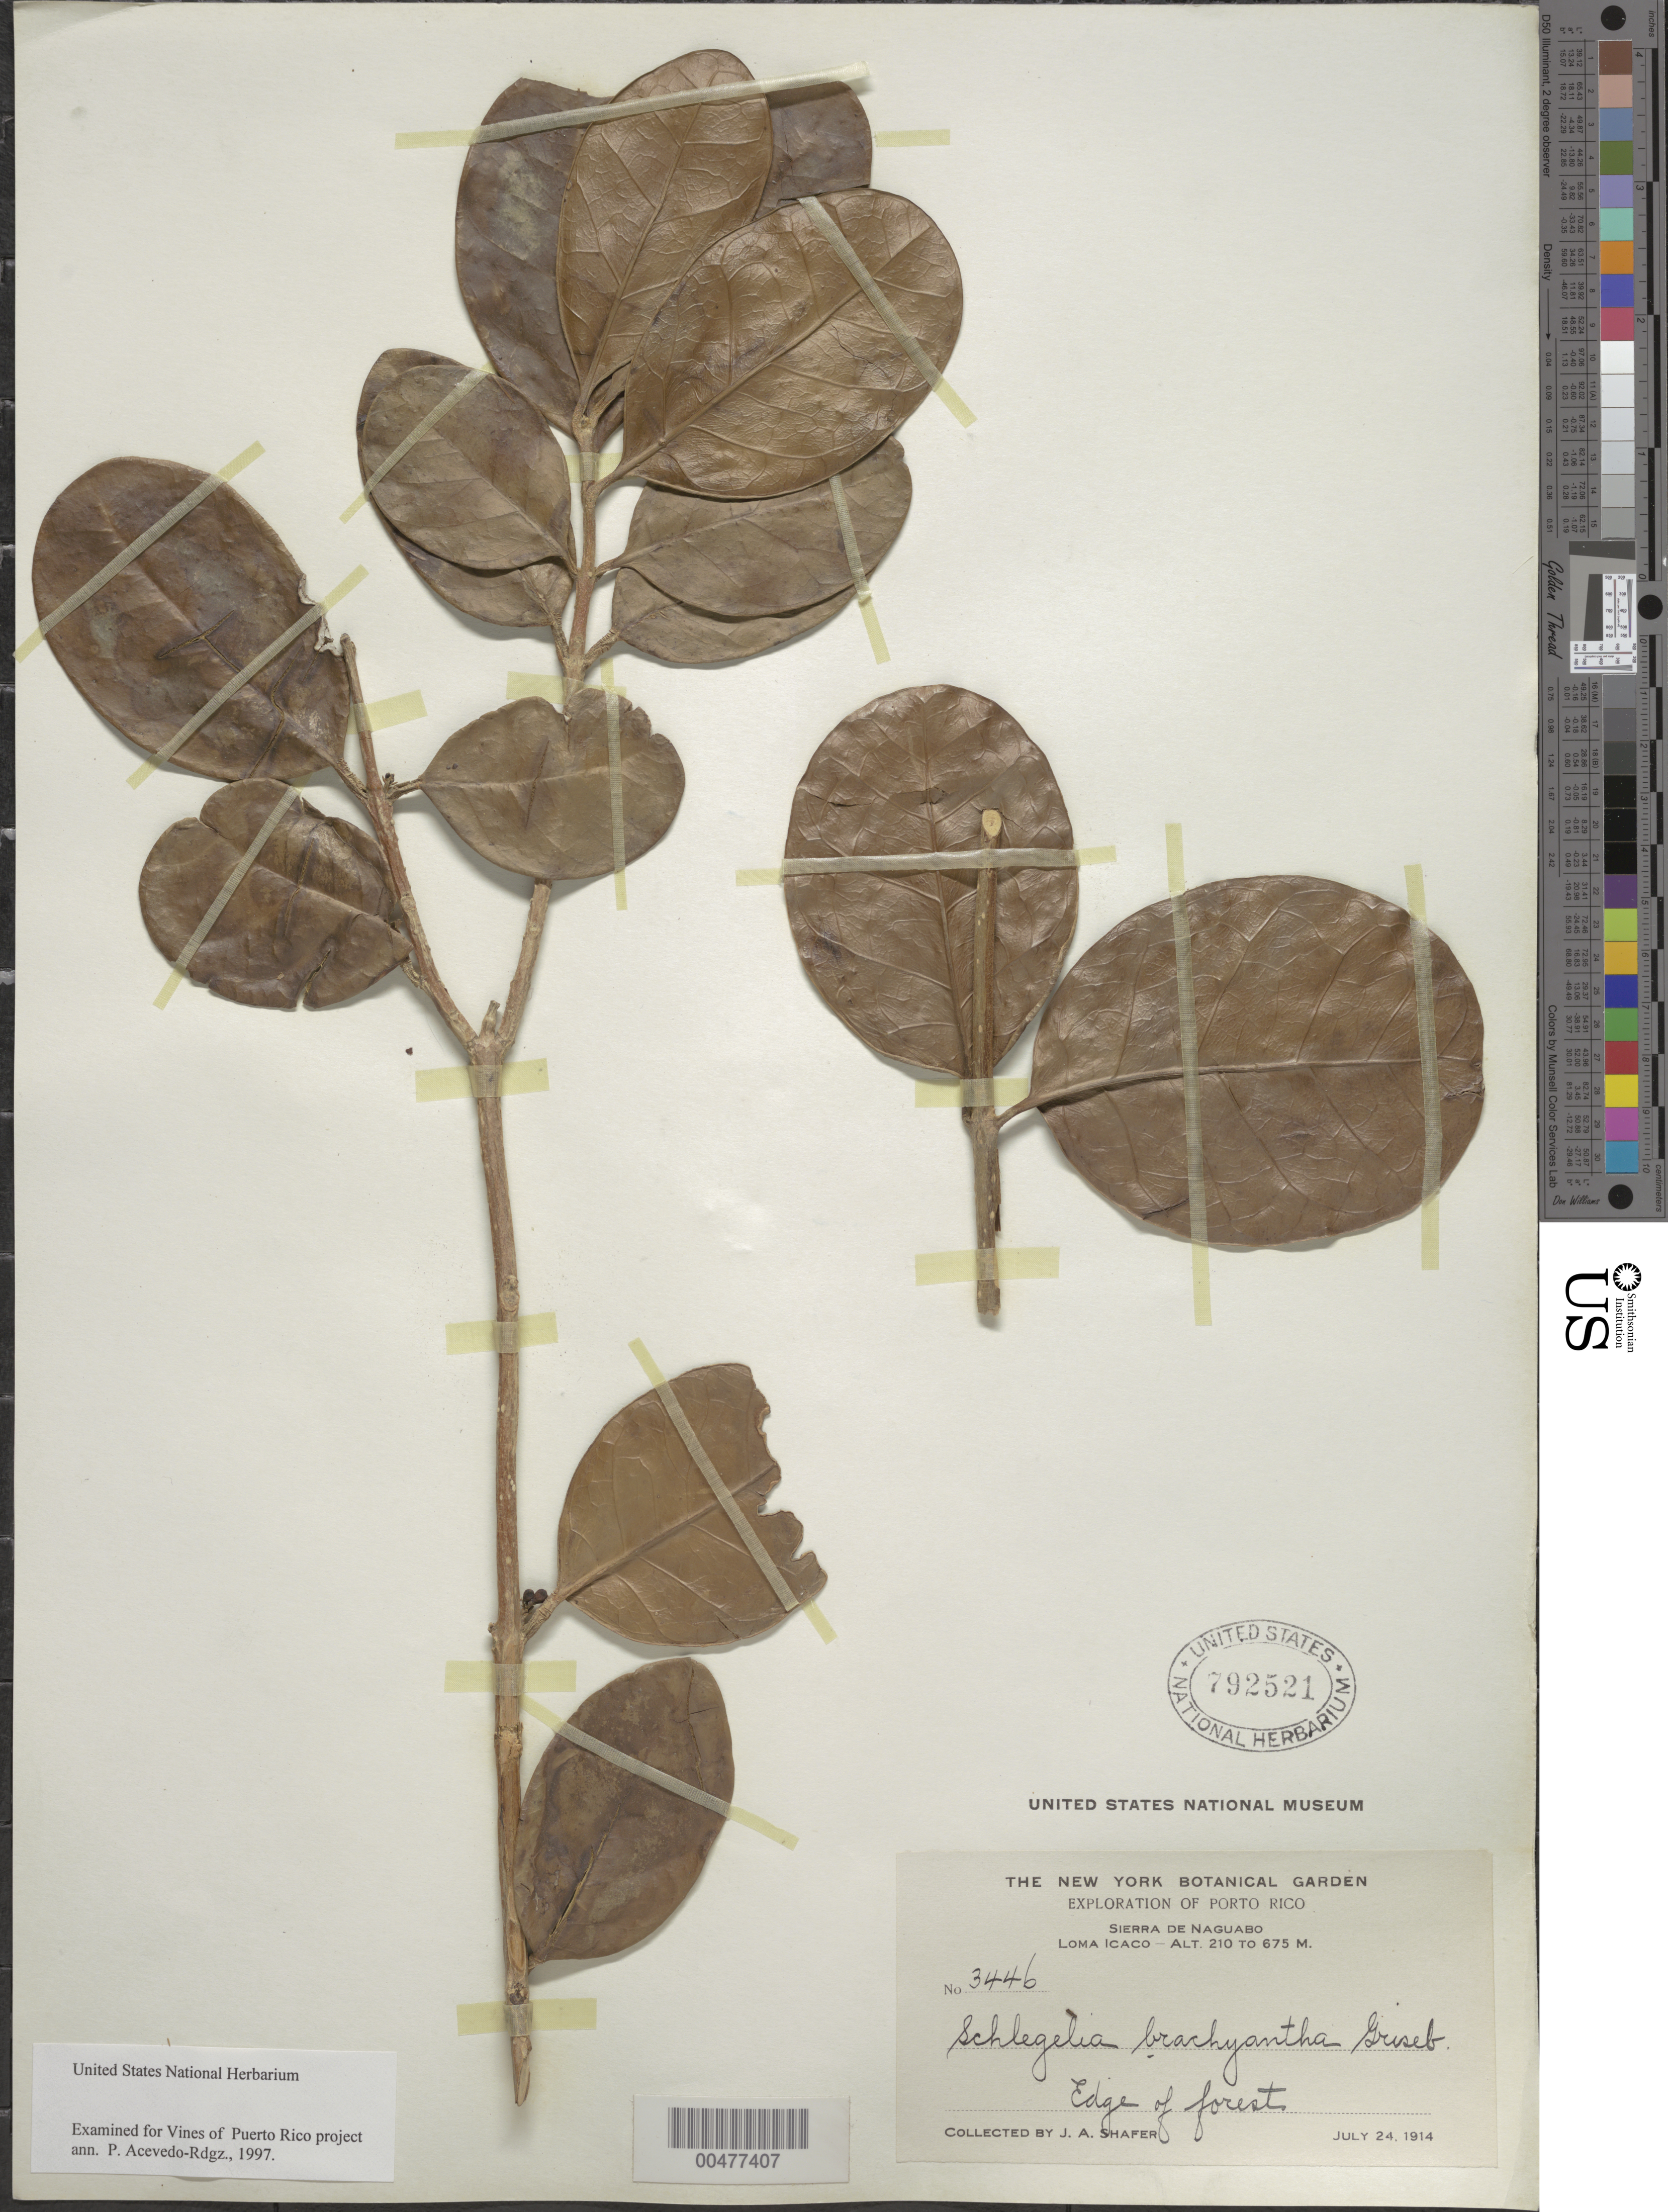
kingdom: Plantae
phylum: Tracheophyta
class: Magnoliopsida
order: Lamiales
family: Schlegeliaceae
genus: Schlegelia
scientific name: Schlegelia brachyantha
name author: Griseb.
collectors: J. A. Shafer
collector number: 3446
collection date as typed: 24 Jul 1914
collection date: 1914-07-24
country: Puerto Rico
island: Greater Antilles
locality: Edge of forest.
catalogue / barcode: US 792521